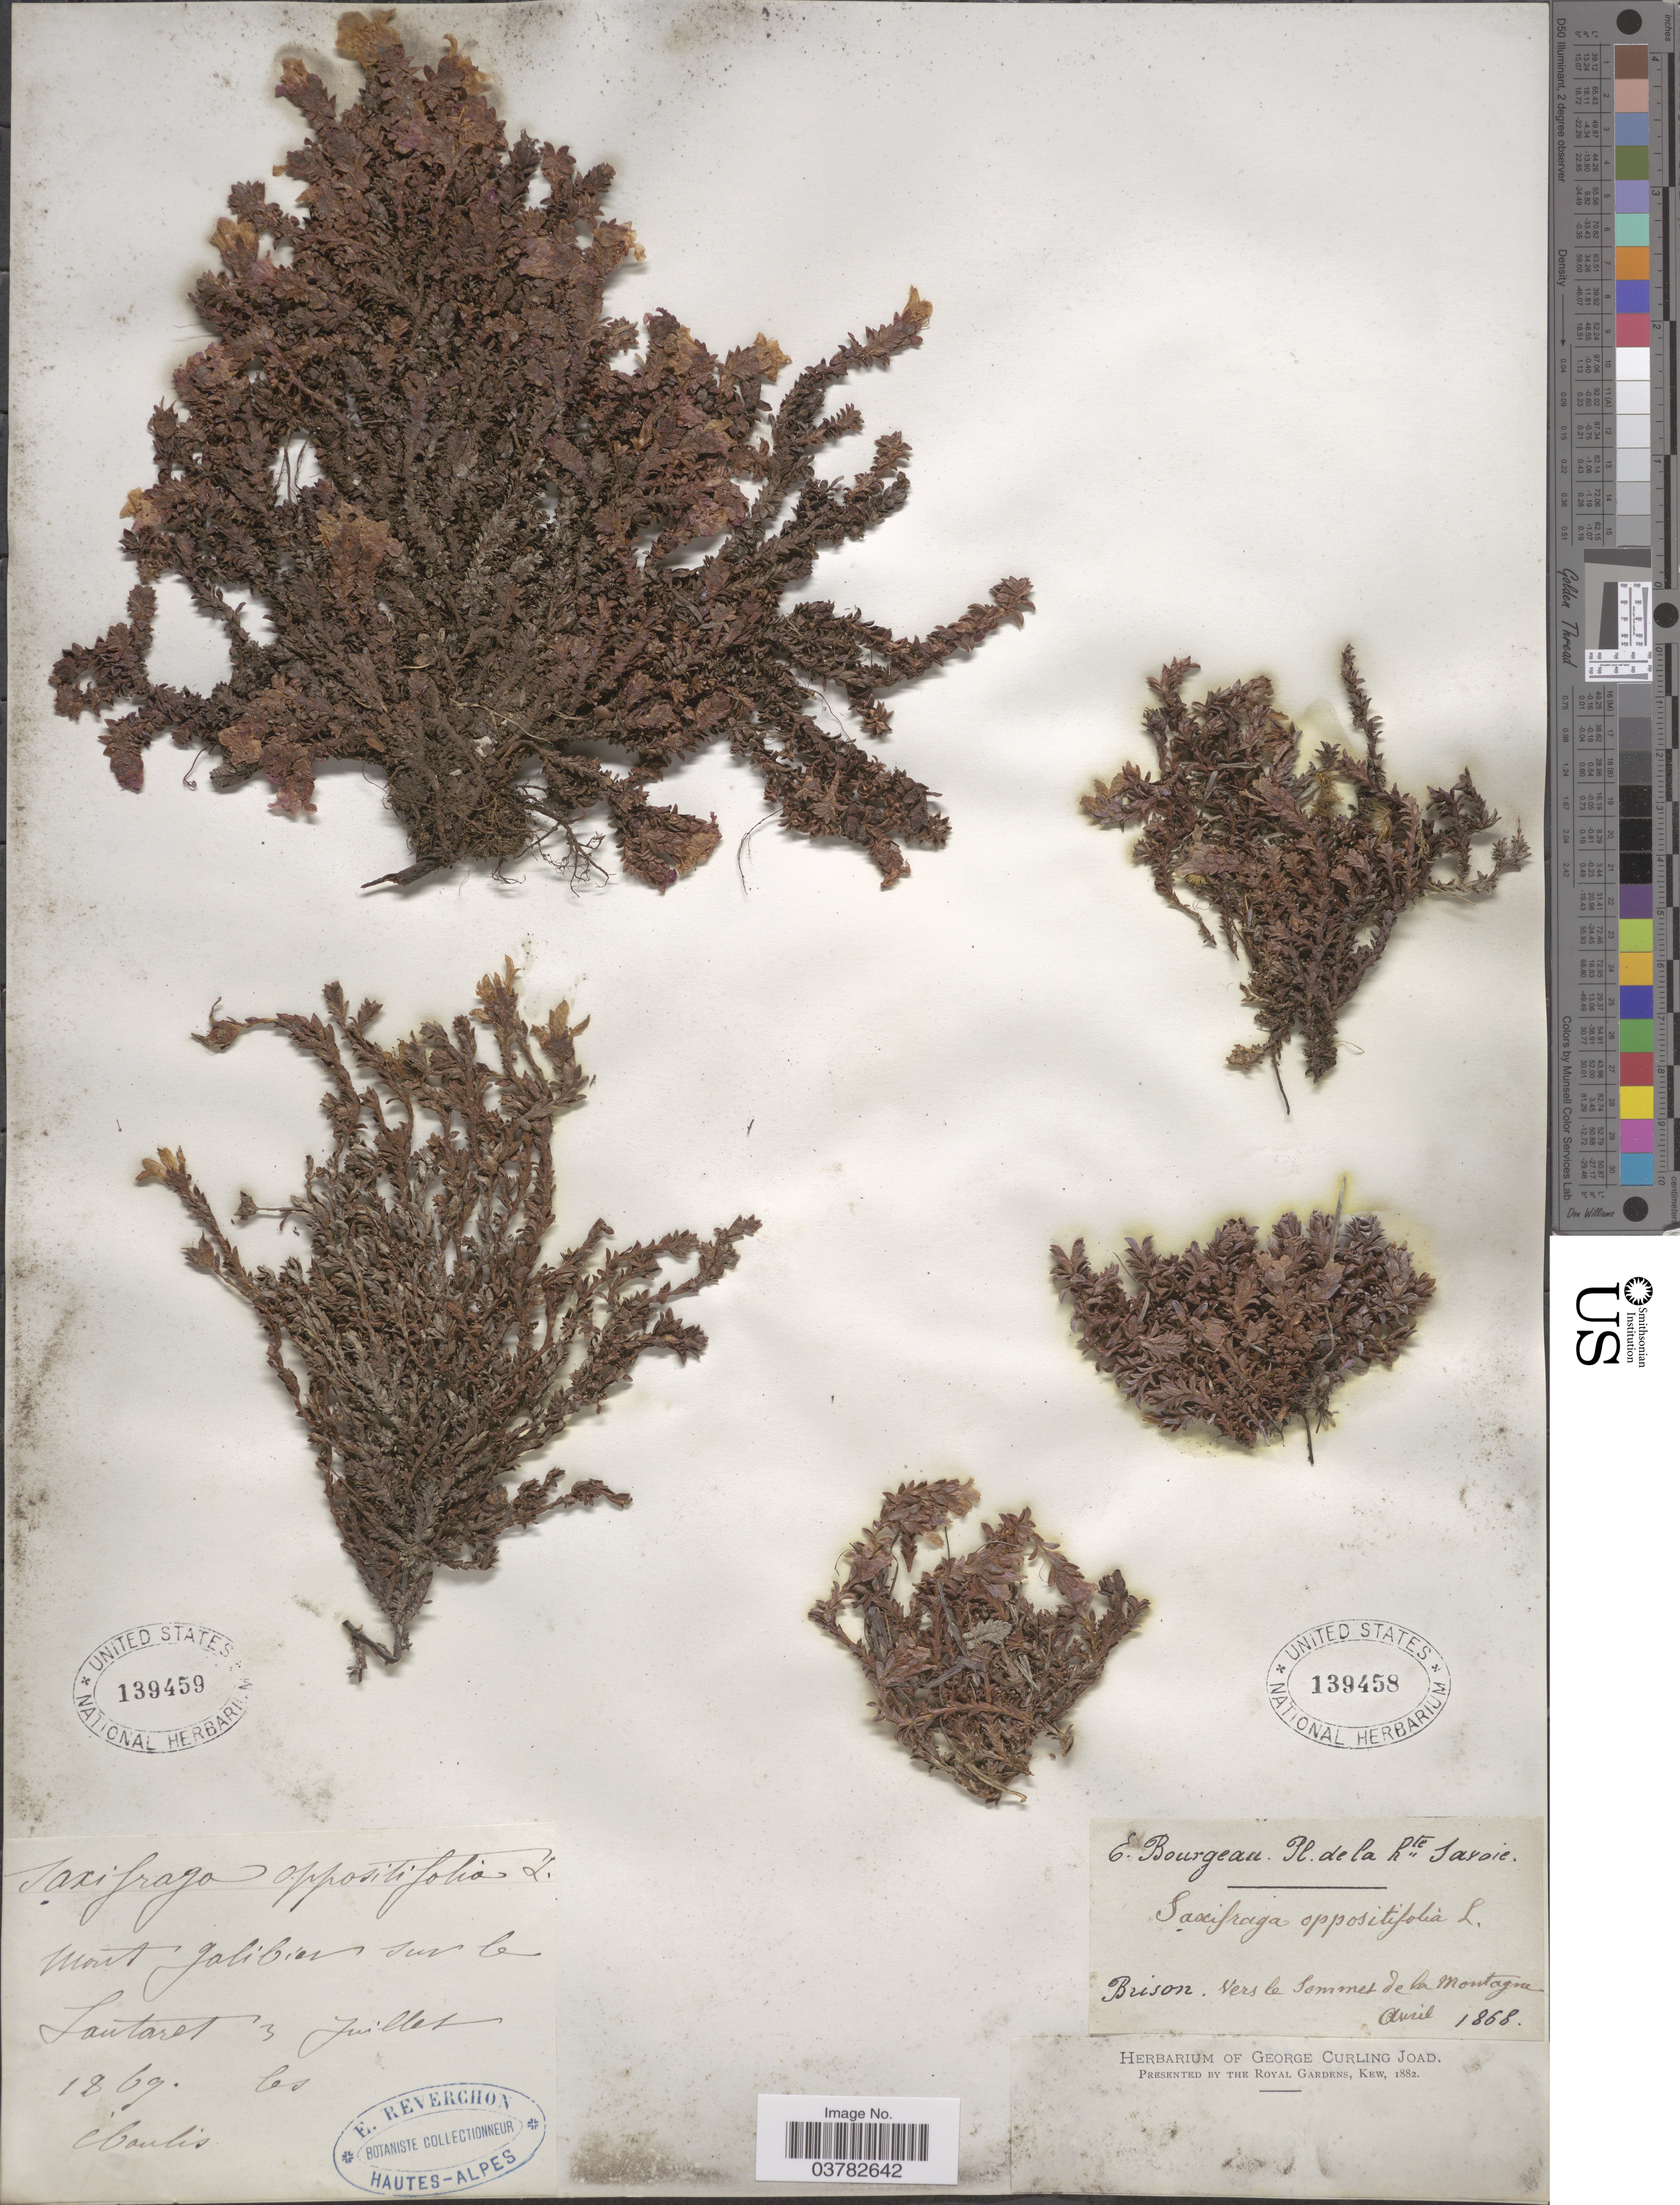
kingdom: Plantae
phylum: Tracheophyta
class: Magnoliopsida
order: Saxifragales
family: Saxifragaceae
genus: Saxifraga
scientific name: Saxifraga oppositifolia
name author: L.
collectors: E. Bourgeau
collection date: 1868-04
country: France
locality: La hte. Savoie. Brison. Vers le Sommet de la Montagne.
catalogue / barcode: US 139458-2